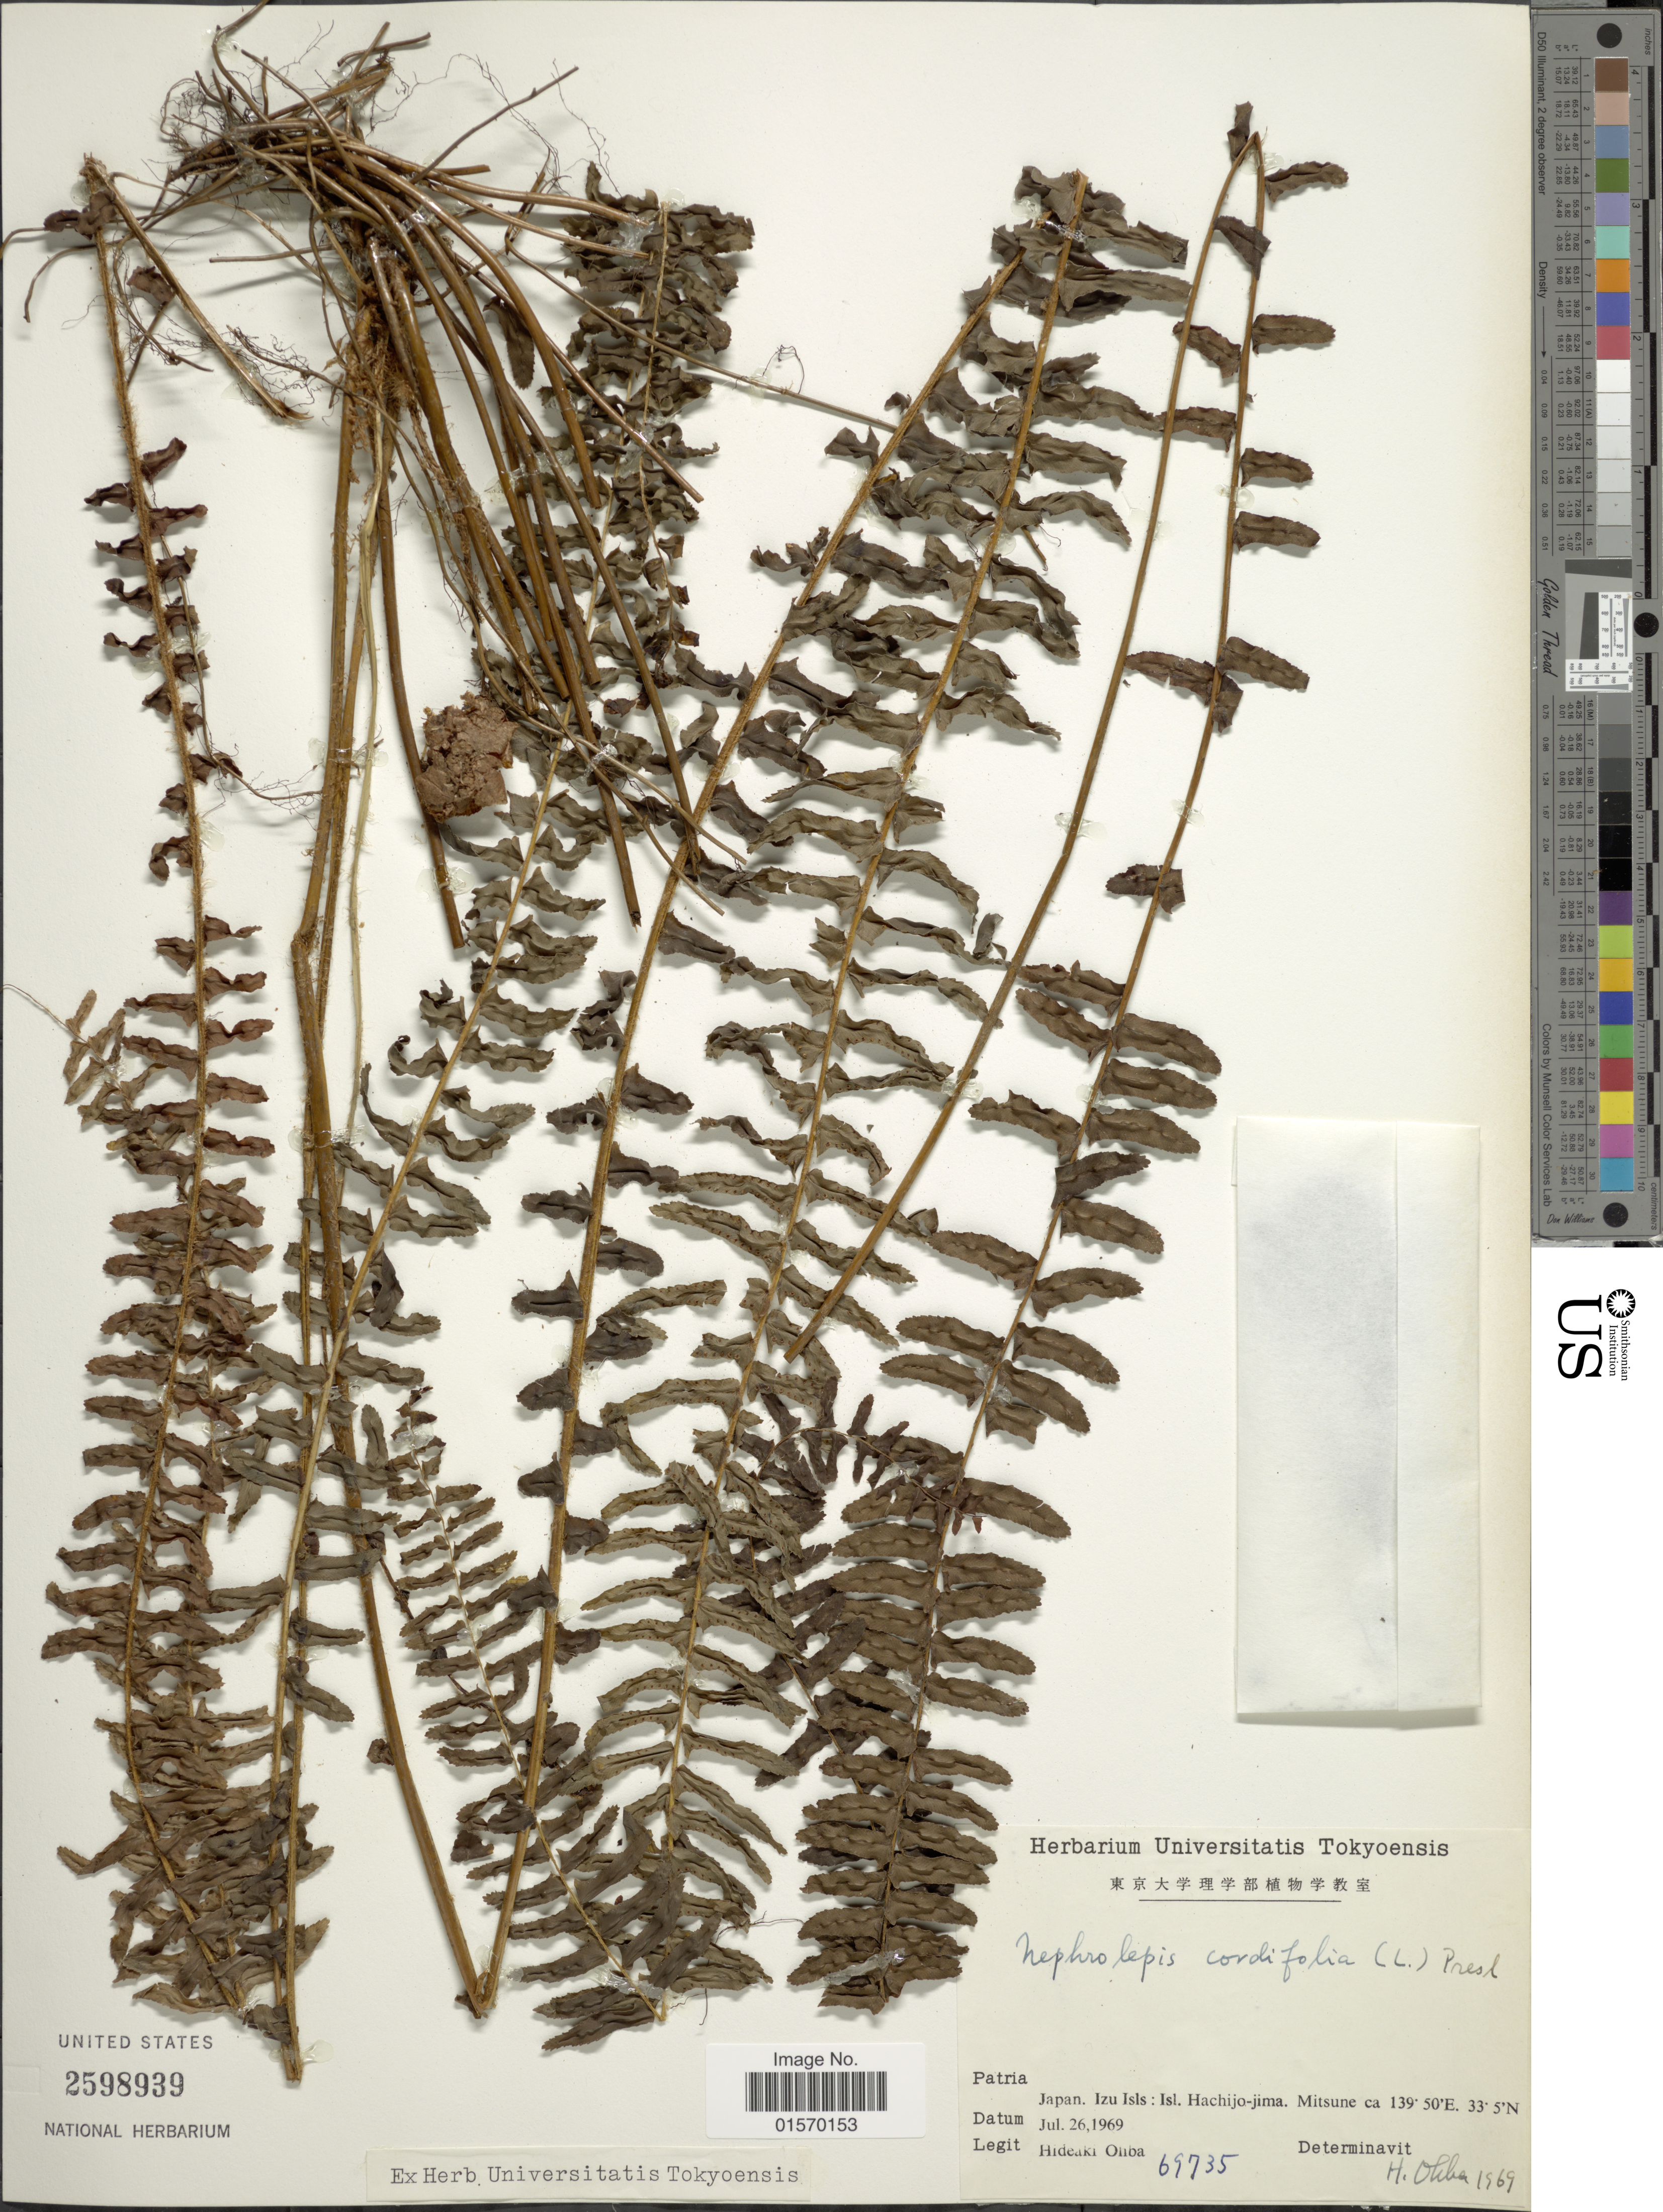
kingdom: Plantae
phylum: Tracheophyta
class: Polypodiopsida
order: Polypodiales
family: Nephrolepidaceae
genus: Nephrolepis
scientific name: Nephrolepis cordifolia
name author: (L.) C. Presl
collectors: H. Ohba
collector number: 69735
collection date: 1969-07-26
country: Japan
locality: Izu Isls: Hachijo-jima. Mitsune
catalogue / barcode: US 2598939